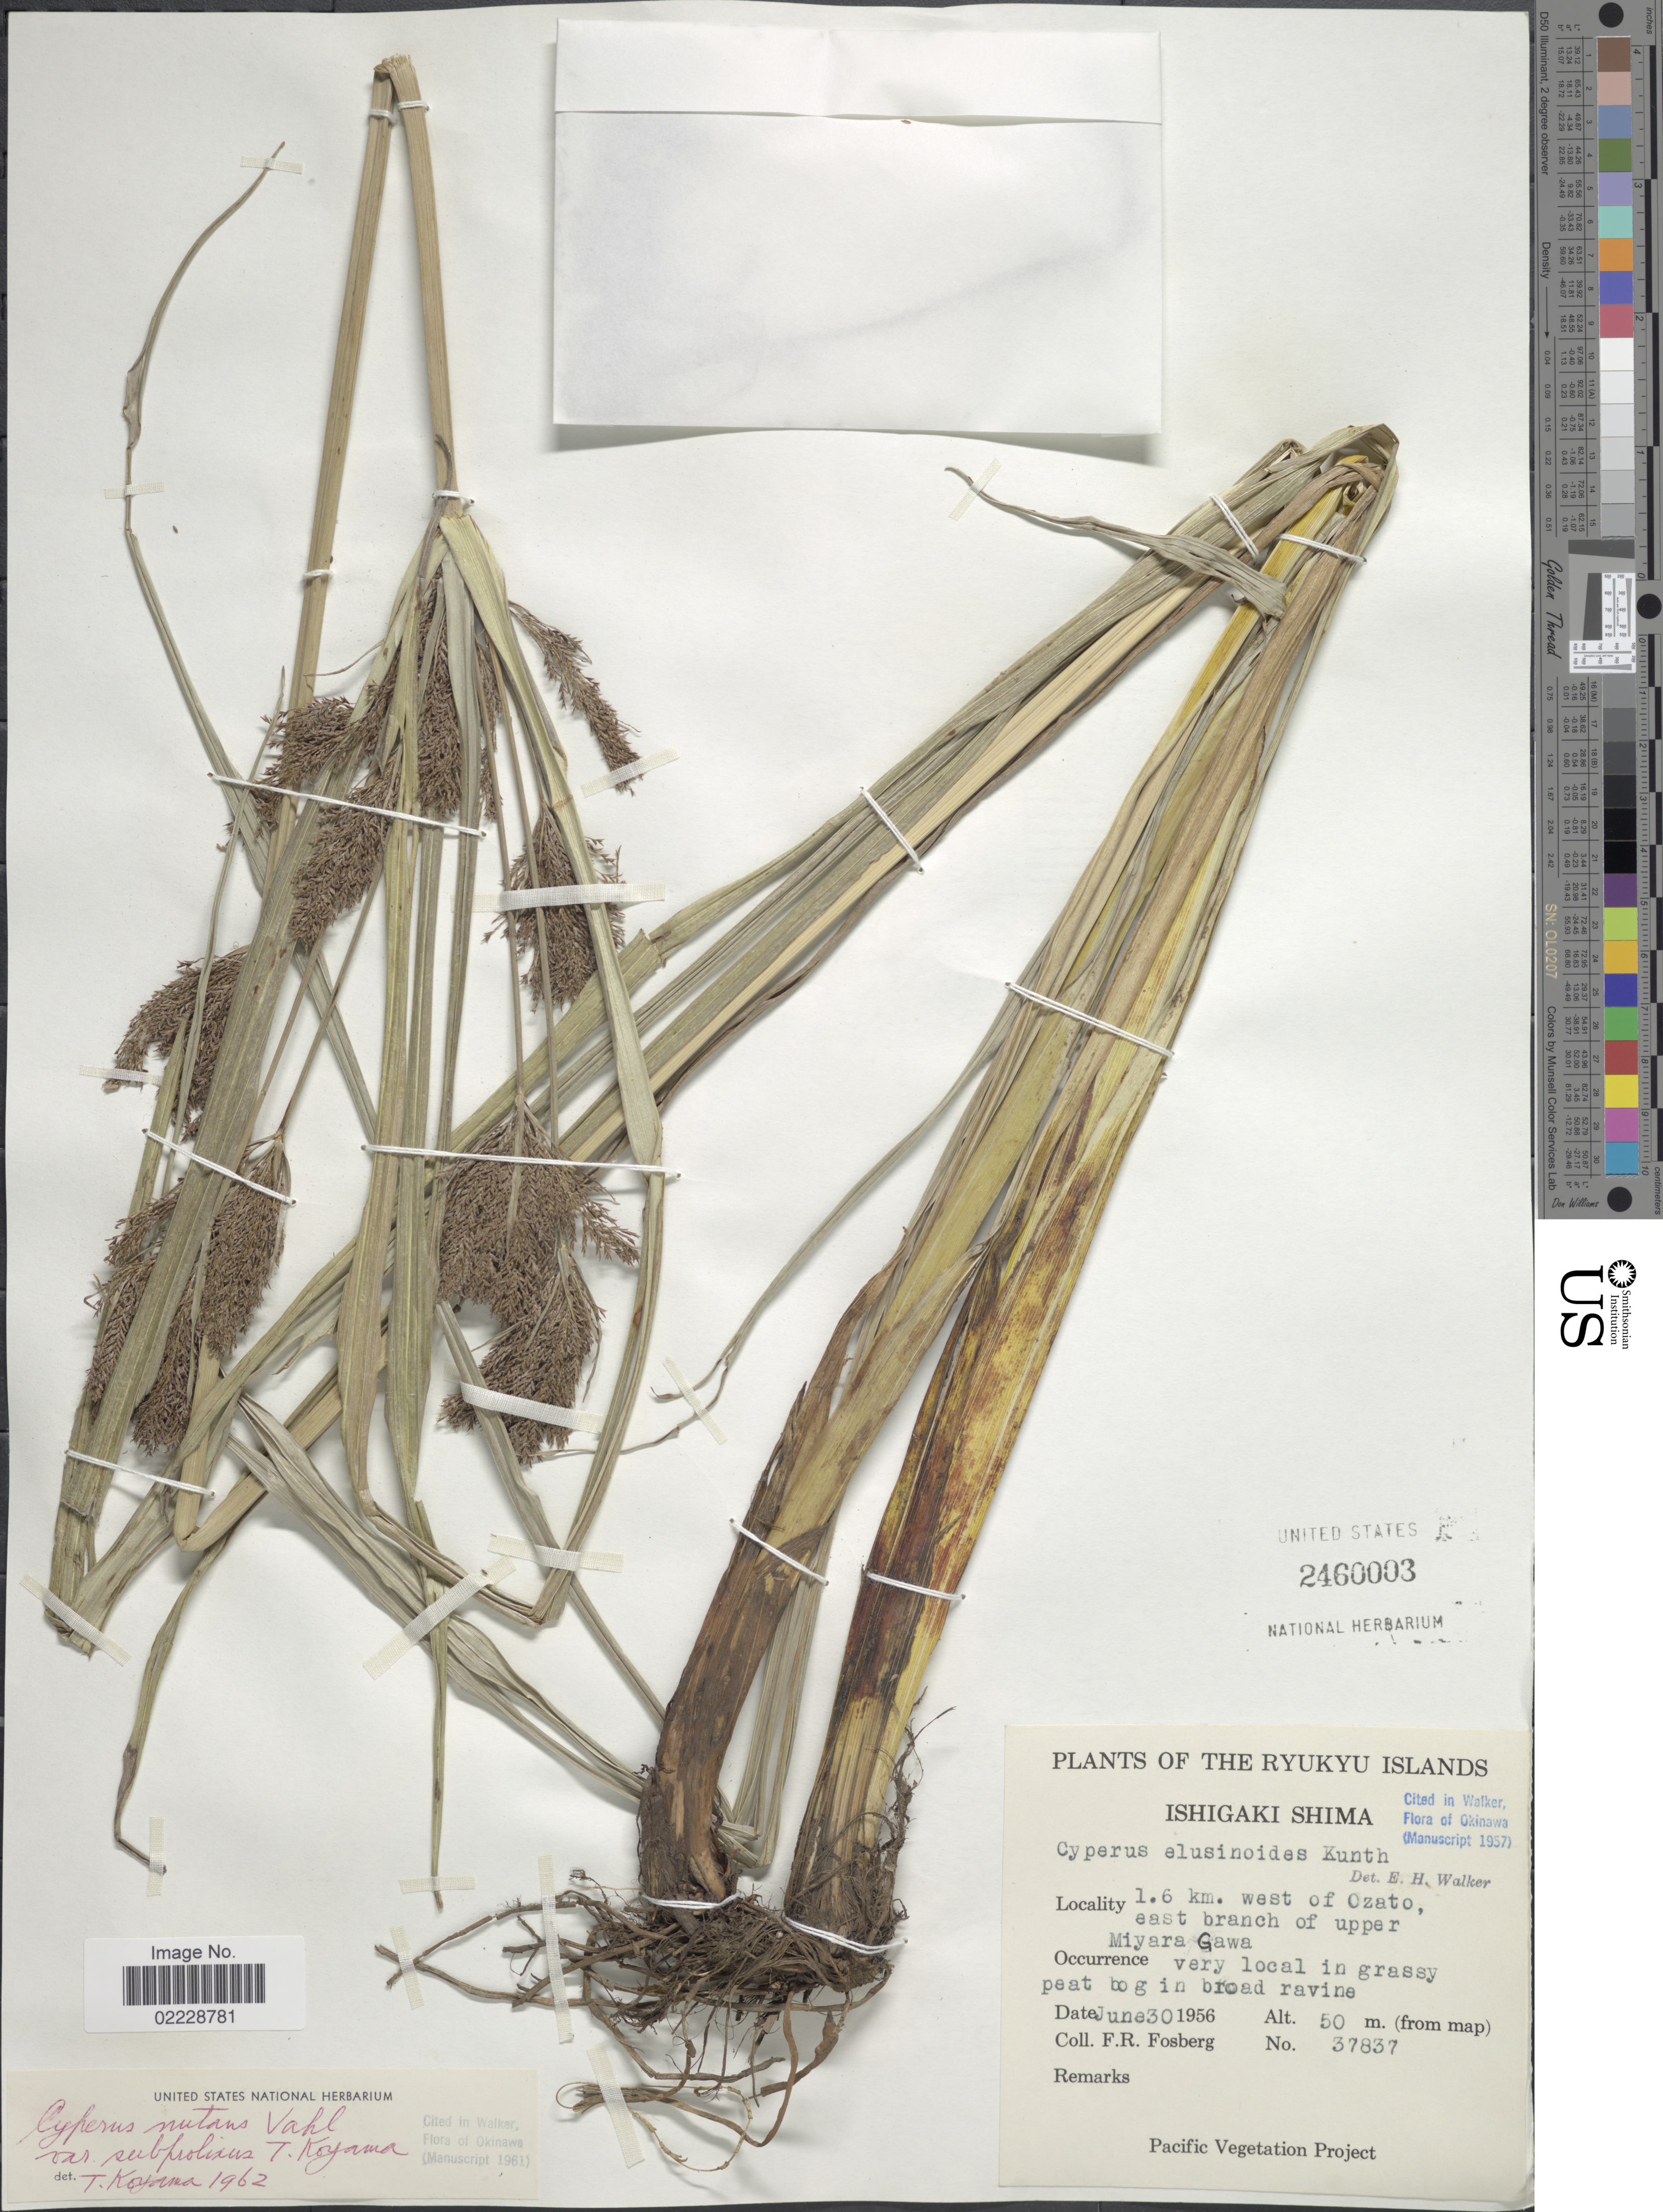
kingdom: Plantae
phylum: Tracheophyta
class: Liliopsida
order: Poales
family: Cyperaceae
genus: Cyperus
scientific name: Cyperus nutans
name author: Vahl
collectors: F. R. Fosberg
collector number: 37837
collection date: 1956-06-30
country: Japan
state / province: Okinawa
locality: Ryukyu Islands, Ishigaki Shima. 1.6 km. west of Ozato, east branch of upper Miyara Gawa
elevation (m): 50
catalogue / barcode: US 2460003